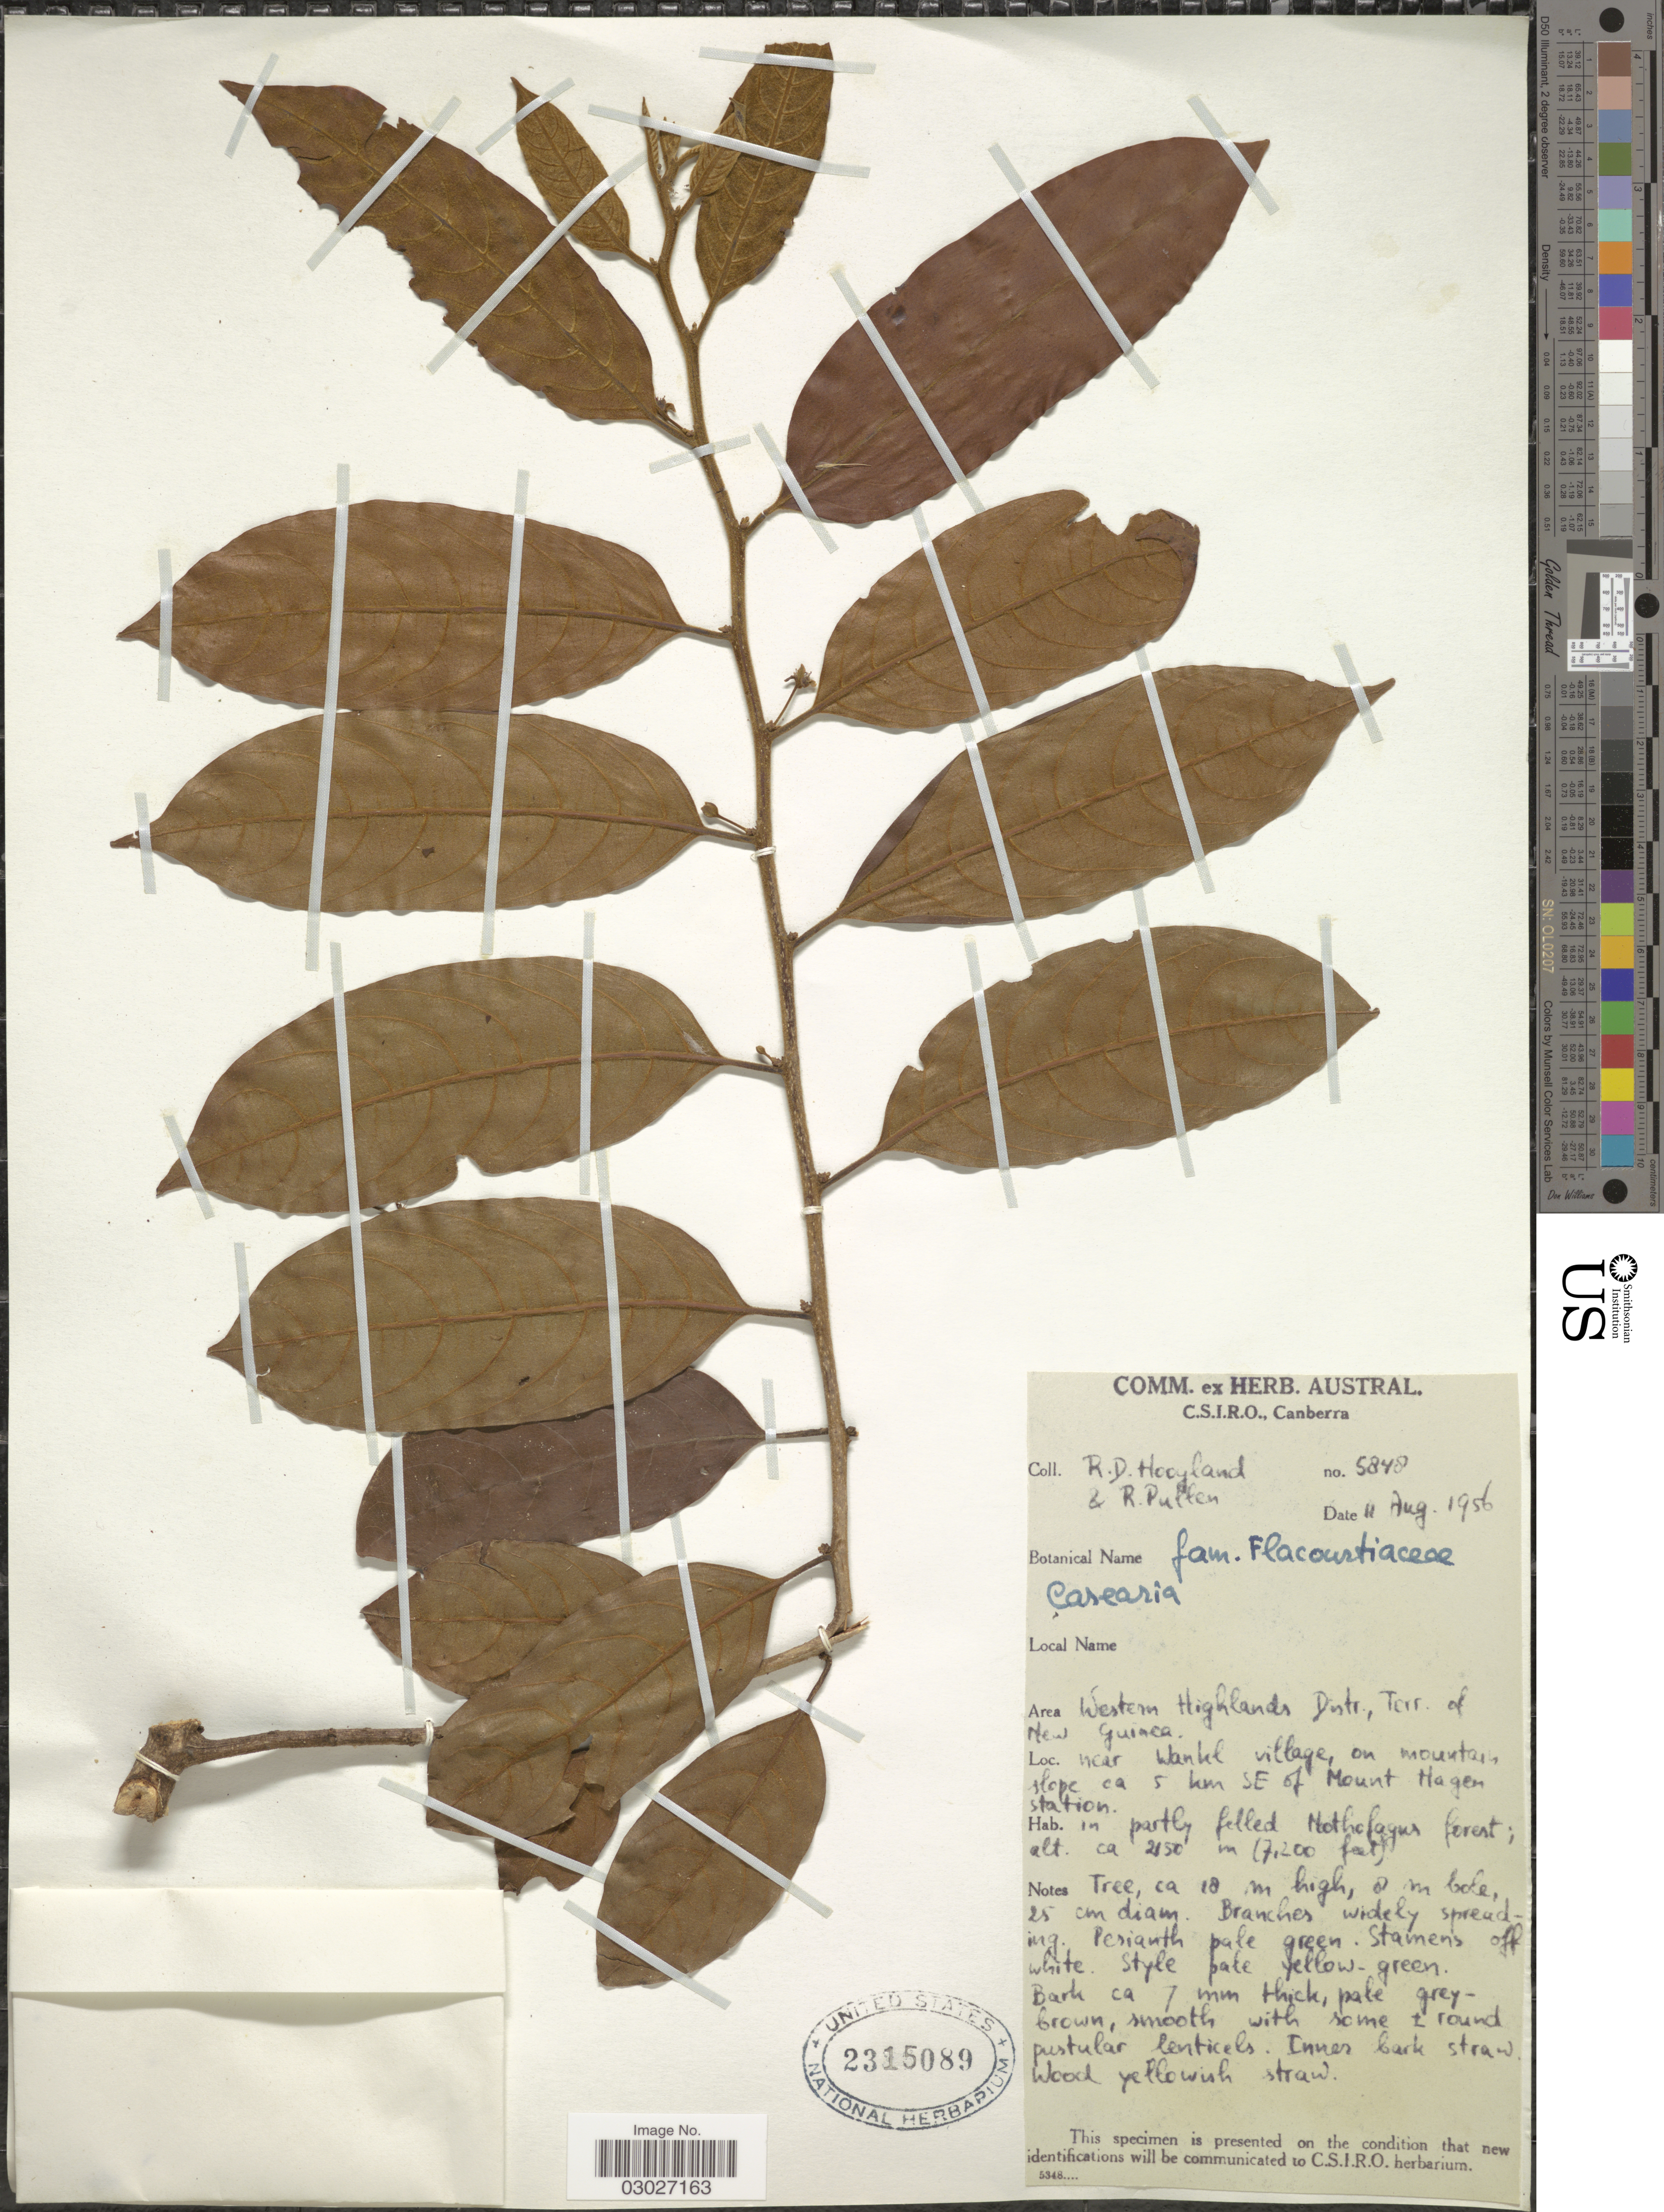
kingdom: Plantae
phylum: Tracheophyta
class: Magnoliopsida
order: Malpighiales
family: Salicaceae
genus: Casearia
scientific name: Casearia sp.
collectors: R. D. Hoogland & R. Pullen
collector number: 5848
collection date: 1956-08-11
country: Papua New Guinea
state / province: Western Highlands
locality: Western Highlands Distr., Terr. of New Guinea. near Wantel [interpreted] village, on mountain slope ca 5 km SE of Mount Hagen Station.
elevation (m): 2150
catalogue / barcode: US 2315089